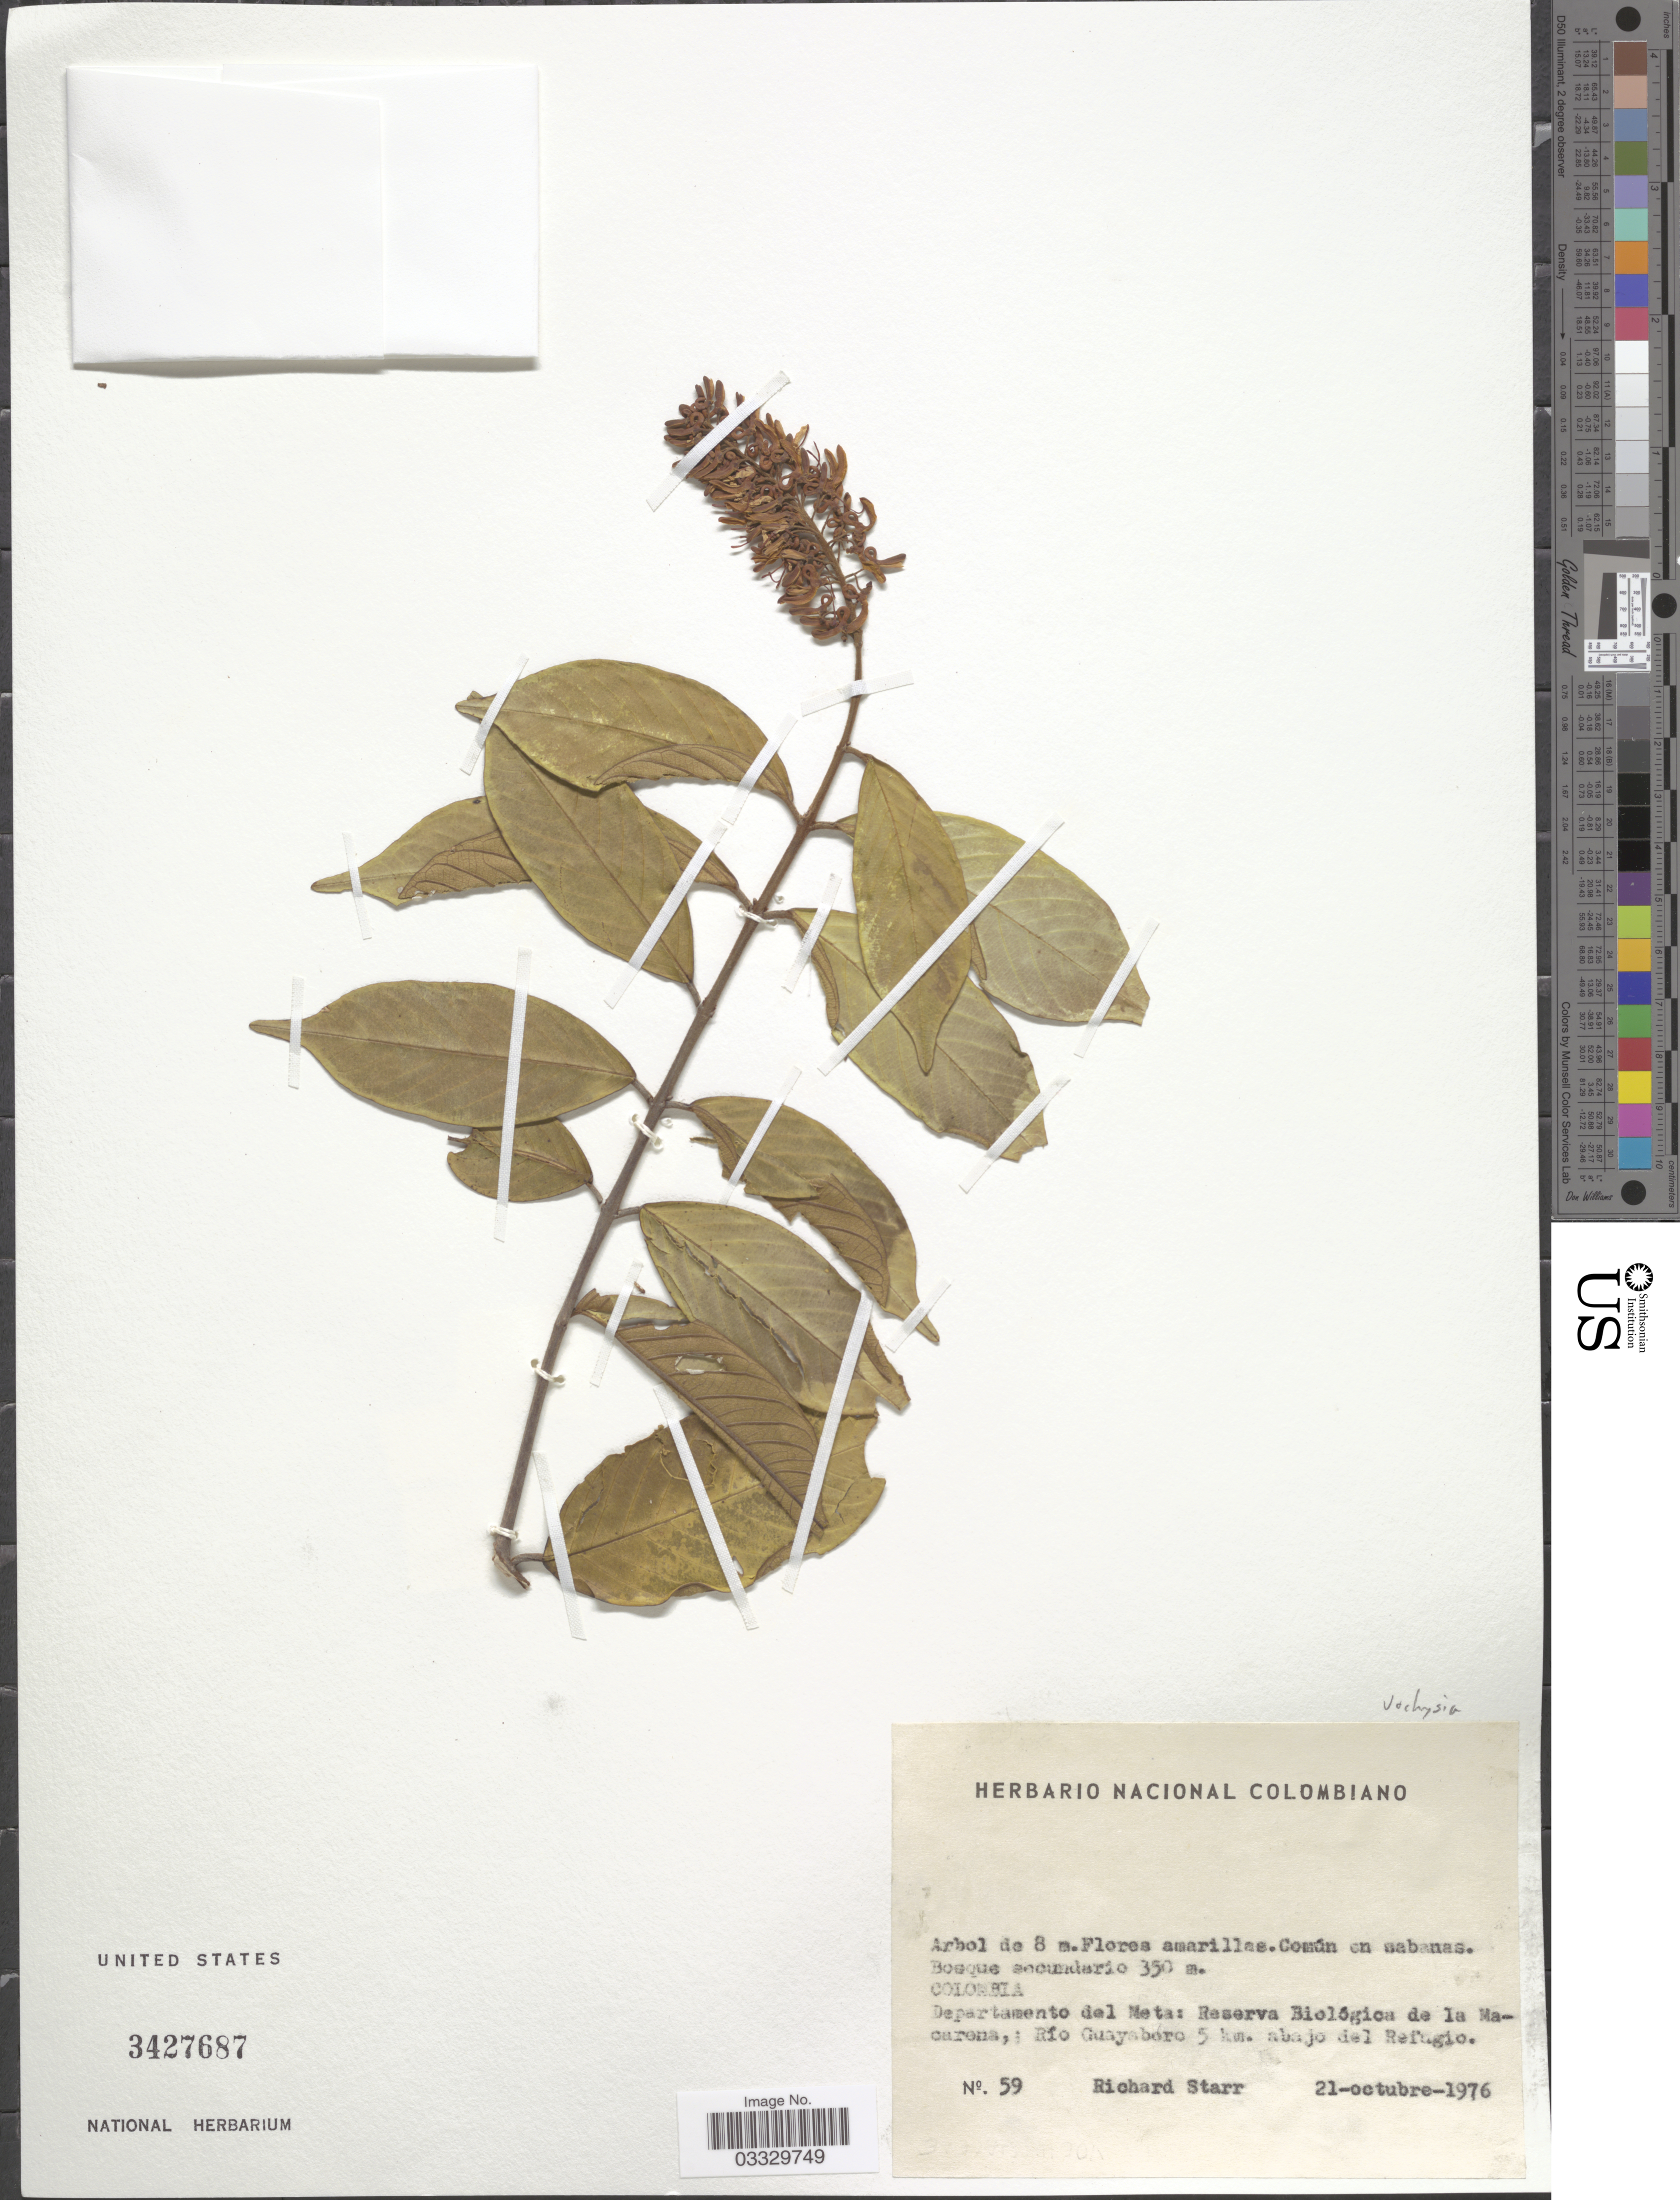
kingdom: Plantae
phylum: Tracheophyta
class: Magnoliopsida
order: Myrtales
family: Vochysiaceae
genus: Vochysia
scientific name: Vochysia sp.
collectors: R. Starr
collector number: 59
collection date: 1976-10-21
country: Colombia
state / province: Meta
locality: Departamento del Meta: Reserva Biológica de la Macarena,: Río Guayaboro 5 km. abajo del Refugio.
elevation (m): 350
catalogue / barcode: US 3427687